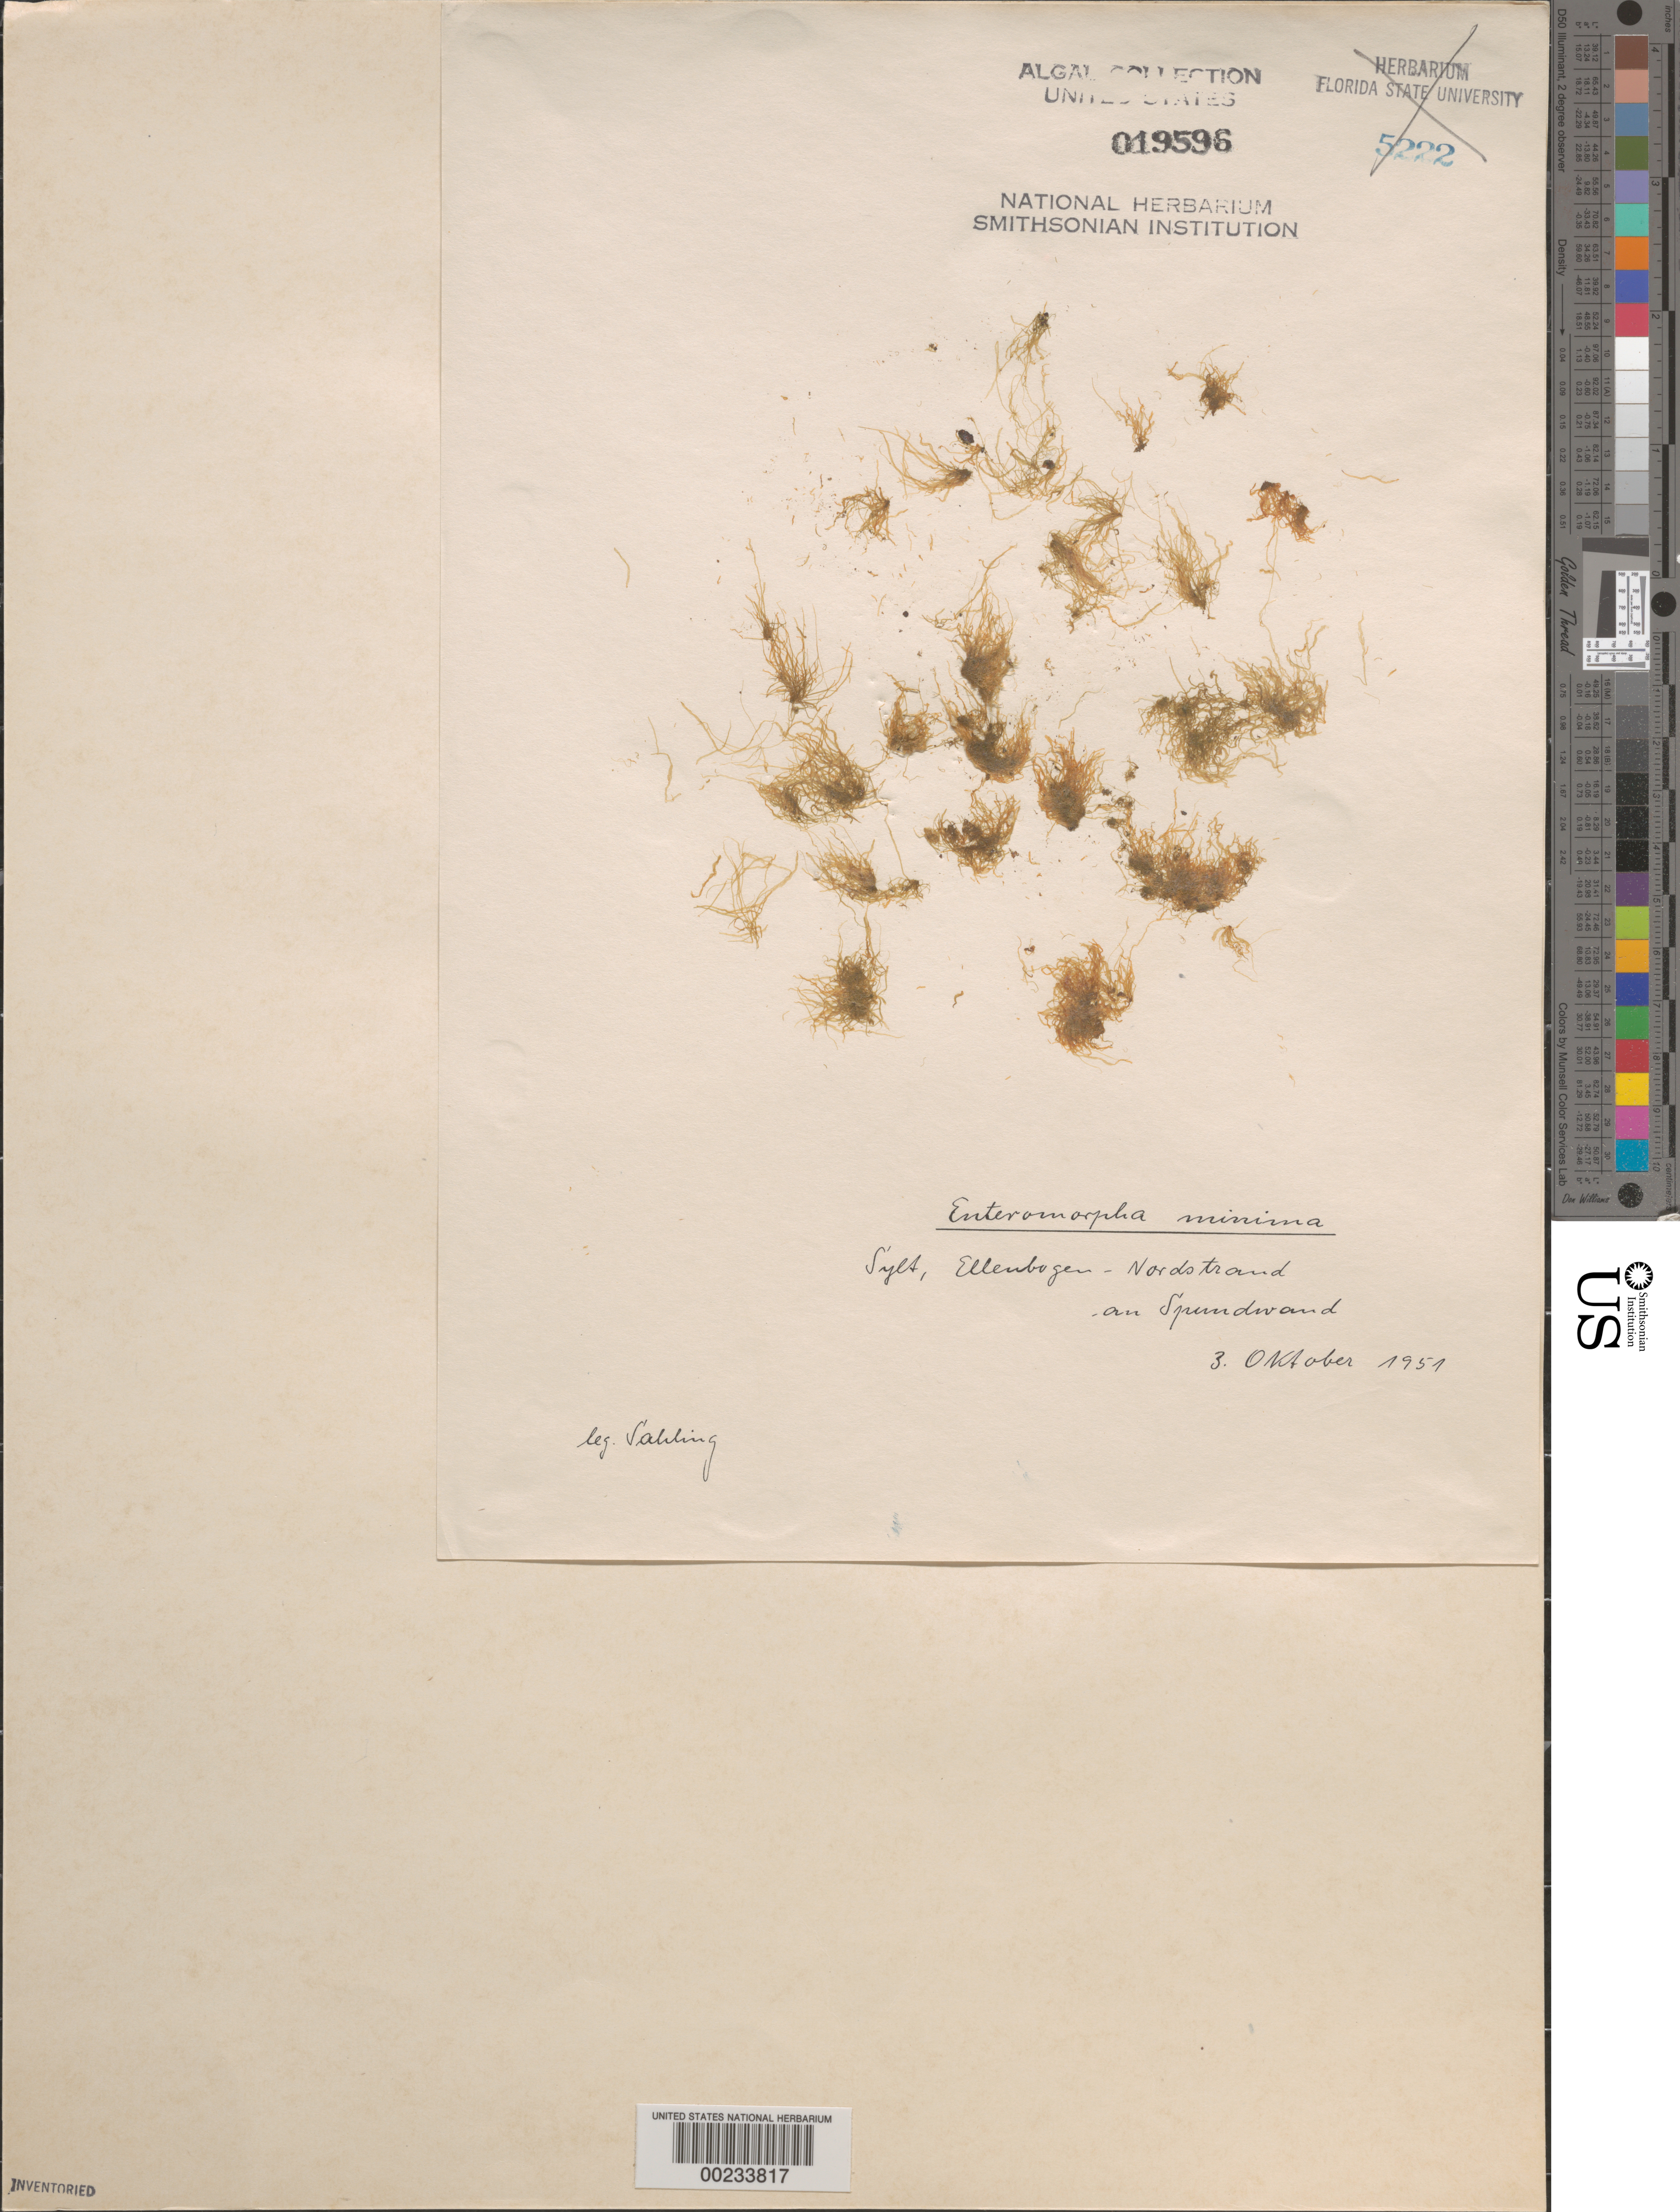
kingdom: Plantae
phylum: Chlorophyta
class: Ulvophyceae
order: Ulvales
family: Kornmanniaceae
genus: Blidingia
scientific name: Blidingia minima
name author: Nägeli ex Kütz.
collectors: -. Sahling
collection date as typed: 03 Oct 1951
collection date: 1951-10-03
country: Germany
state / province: Schleswig-Holstein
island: Sylt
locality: Ellenbogen, Nordstrand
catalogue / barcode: US 19596